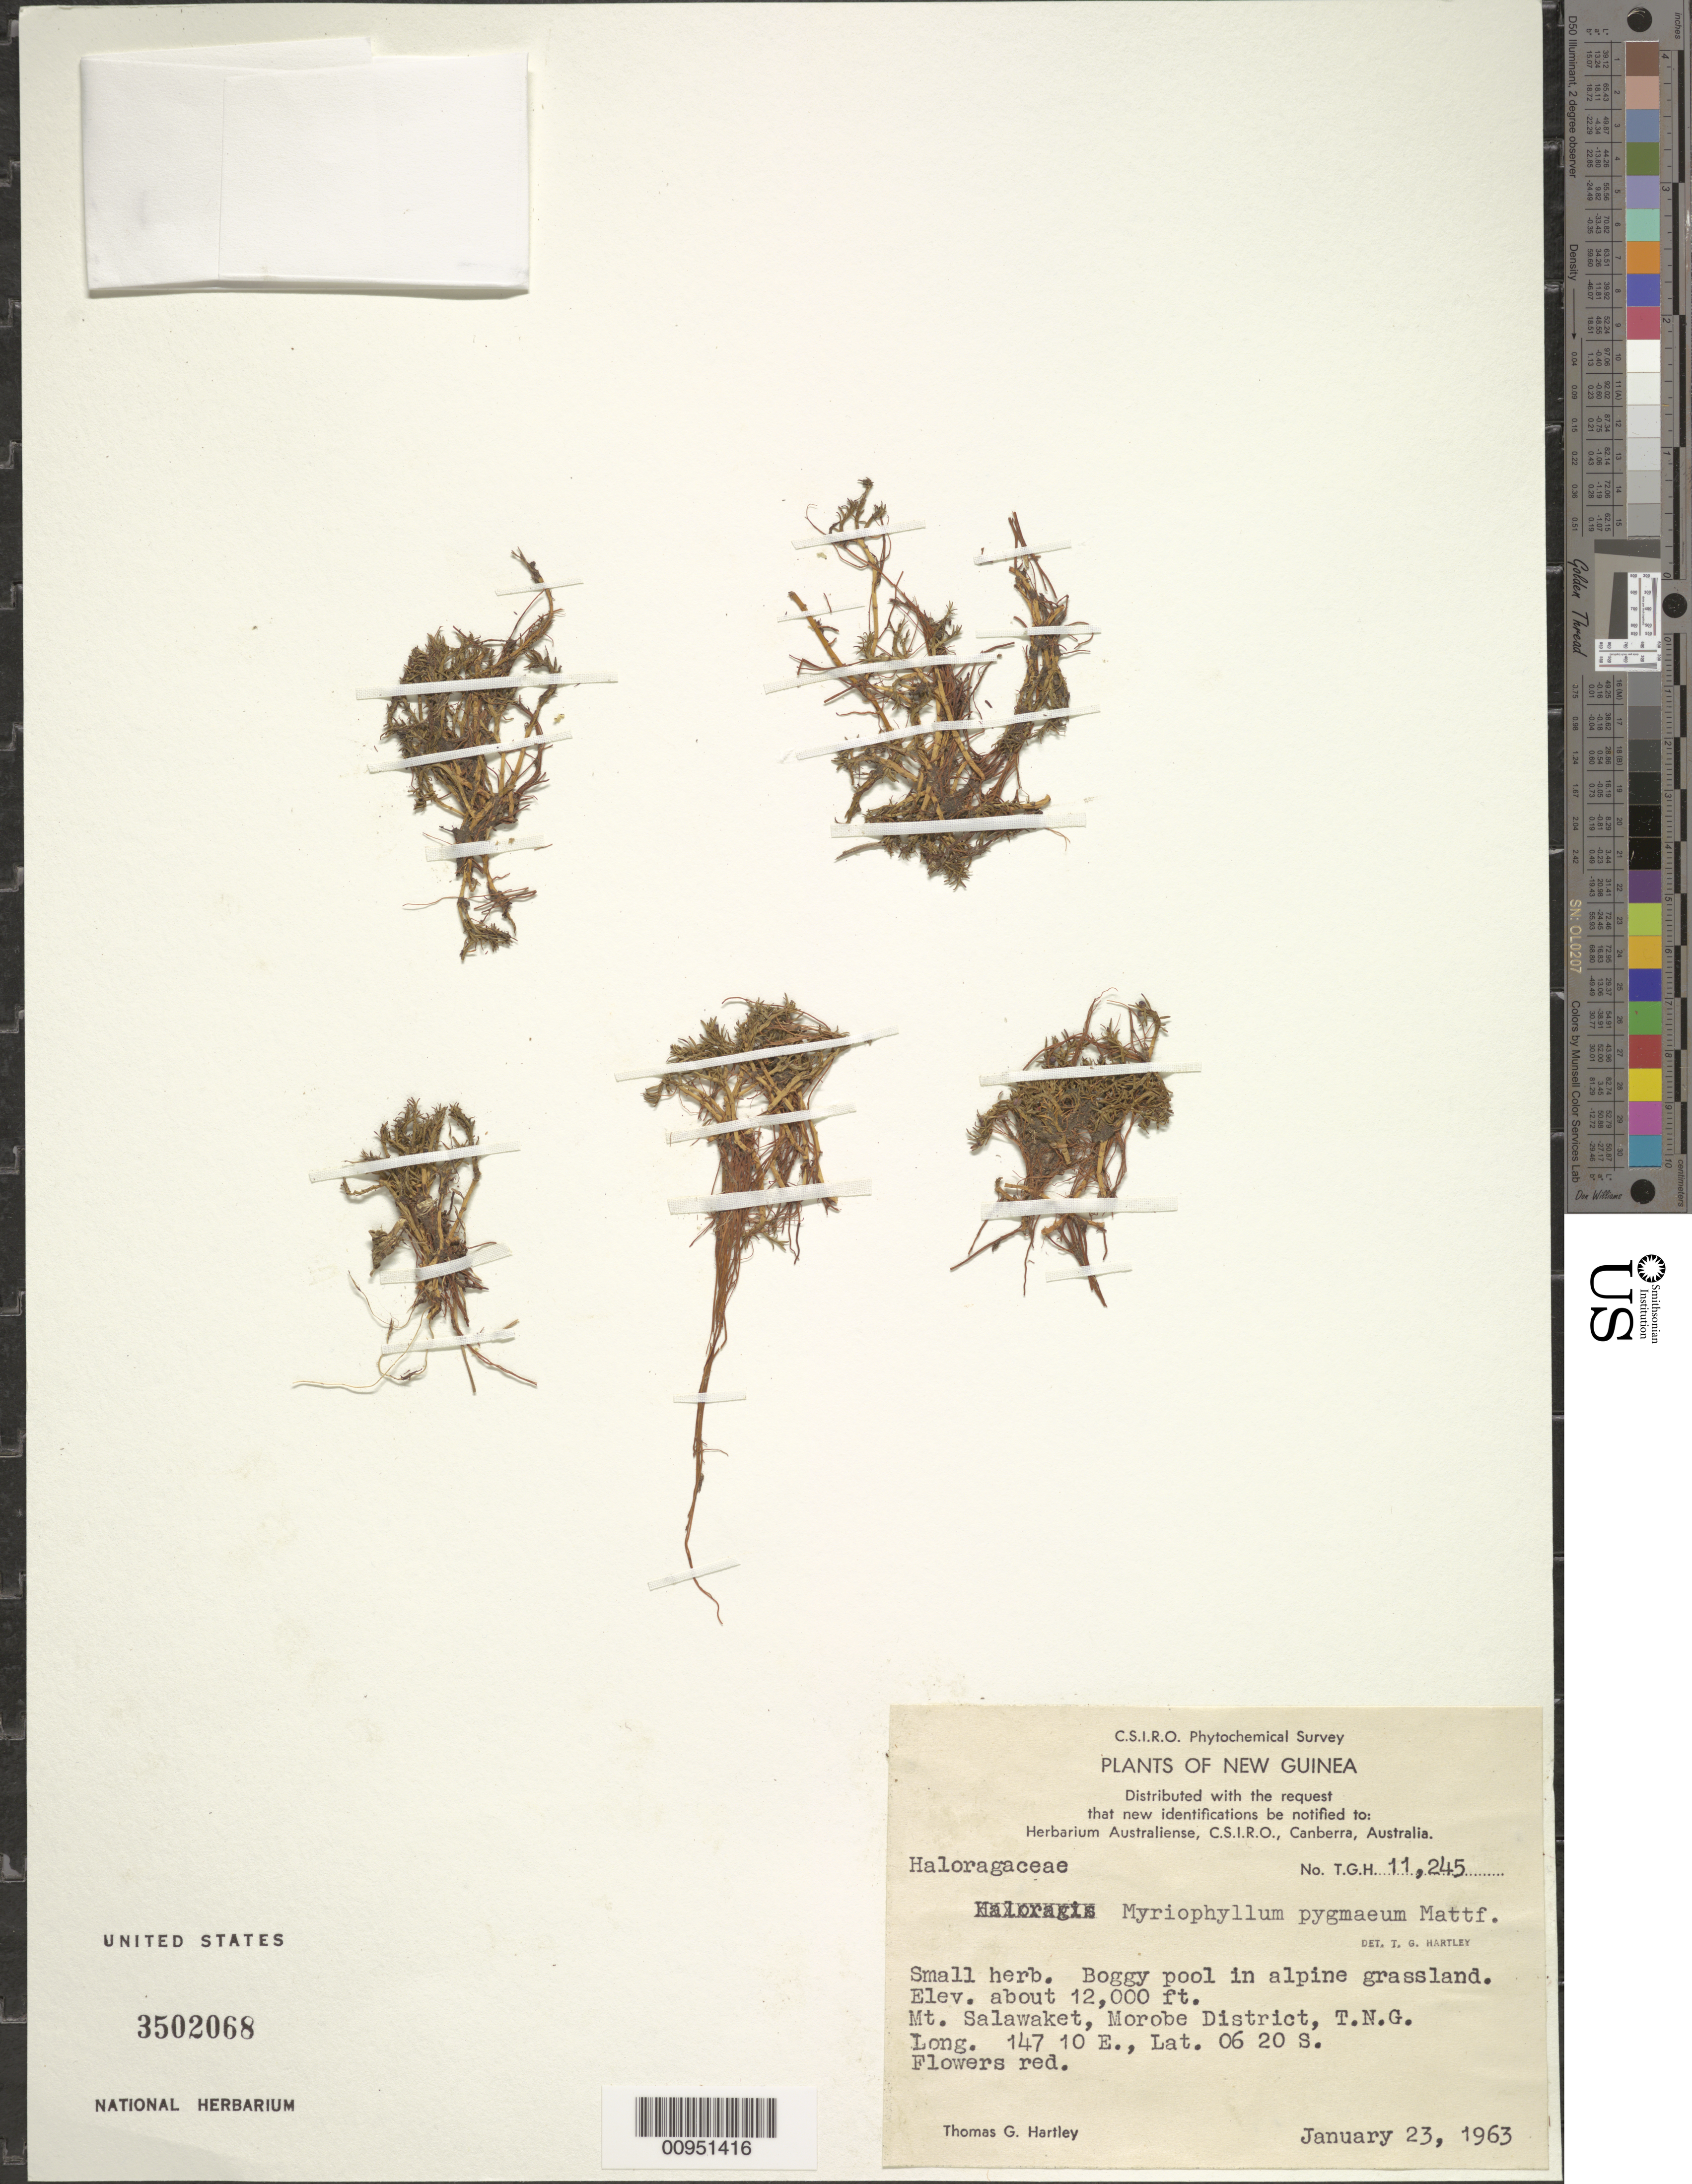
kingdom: Plantae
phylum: Tracheophyta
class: Magnoliopsida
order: Saxifragales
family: Haloragaceae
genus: Myriophyllum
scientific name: Myriophyllum pygmaeum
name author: Mattf.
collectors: T. G. Hartley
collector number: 11245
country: Papua New Guinea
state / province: Southern Highlands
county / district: Morobe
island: New Guinea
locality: Mt. Salawaket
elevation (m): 3658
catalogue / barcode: US 3502068